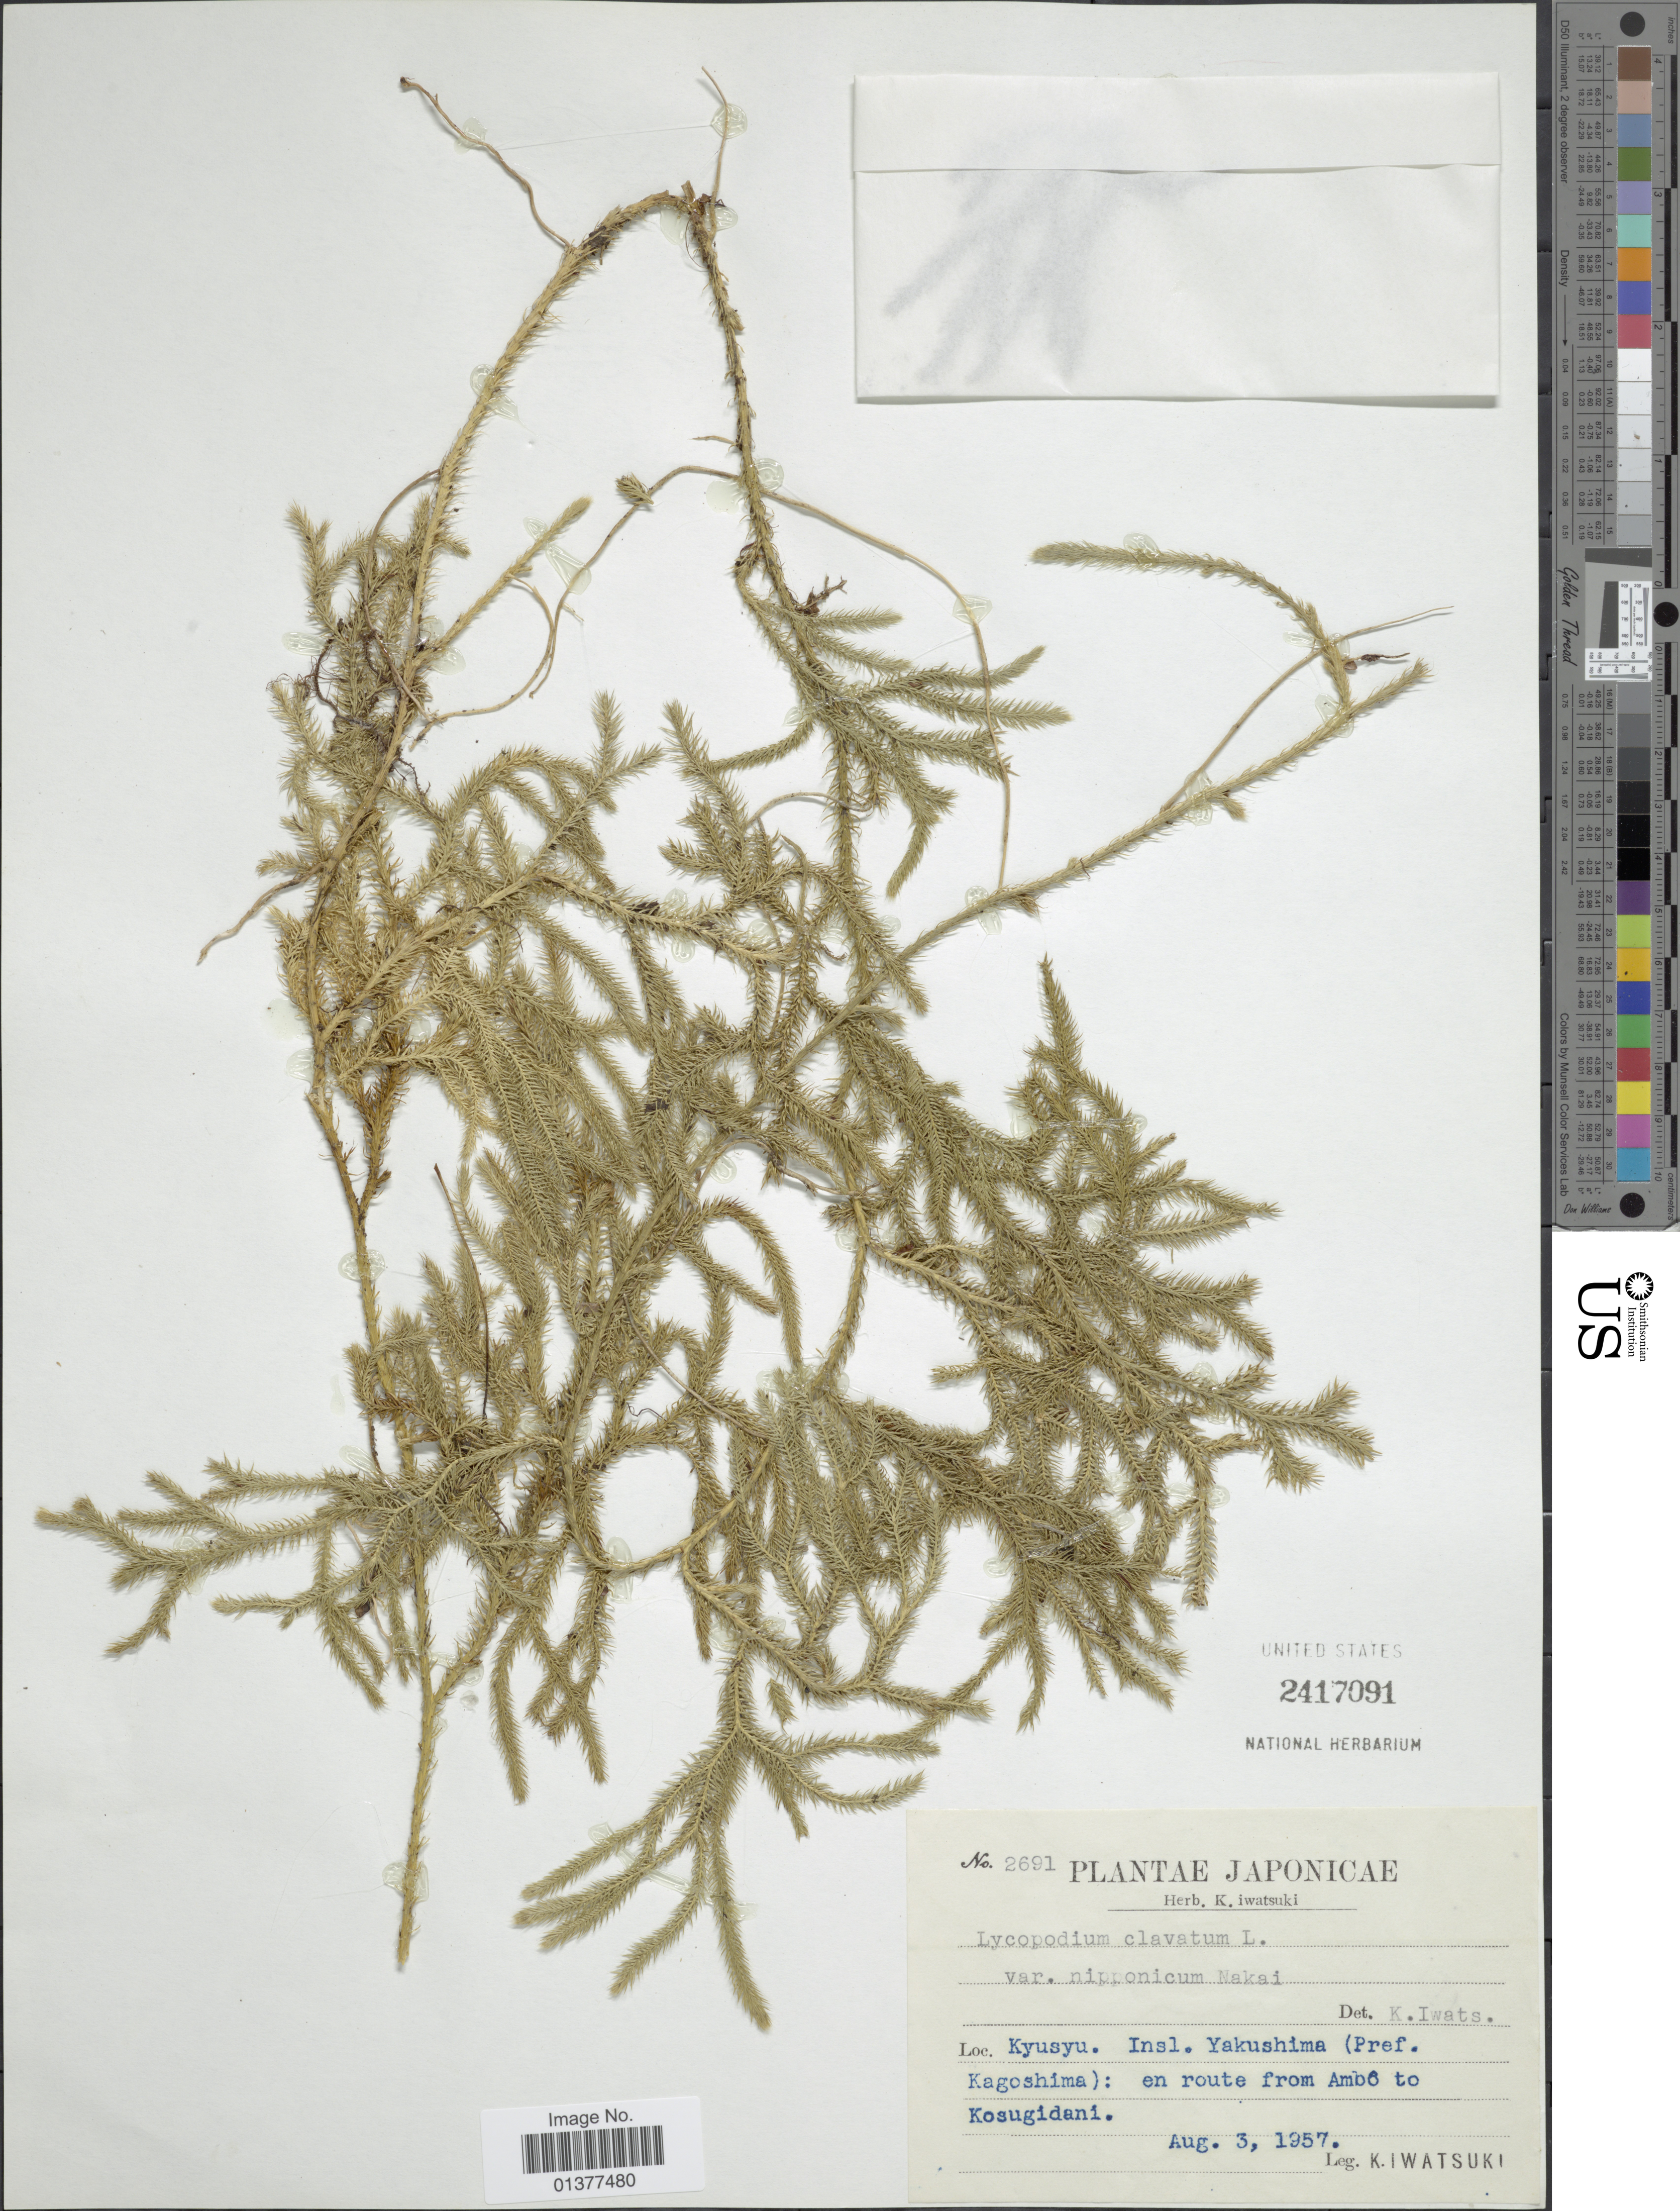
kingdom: Plantae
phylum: Tracheophyta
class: Lycopodiopsida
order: Lycopodiales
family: Lycopodiaceae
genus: Lycopodium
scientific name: Lycopodium clavatum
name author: L.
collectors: K. Iwatsuki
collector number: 2691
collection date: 1957-08-03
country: Japan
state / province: Kagosima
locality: Kyusyu. Insl. Yakushima(pref. Kagoshima): en route from Ambo to Kosugidani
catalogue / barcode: US 2417091